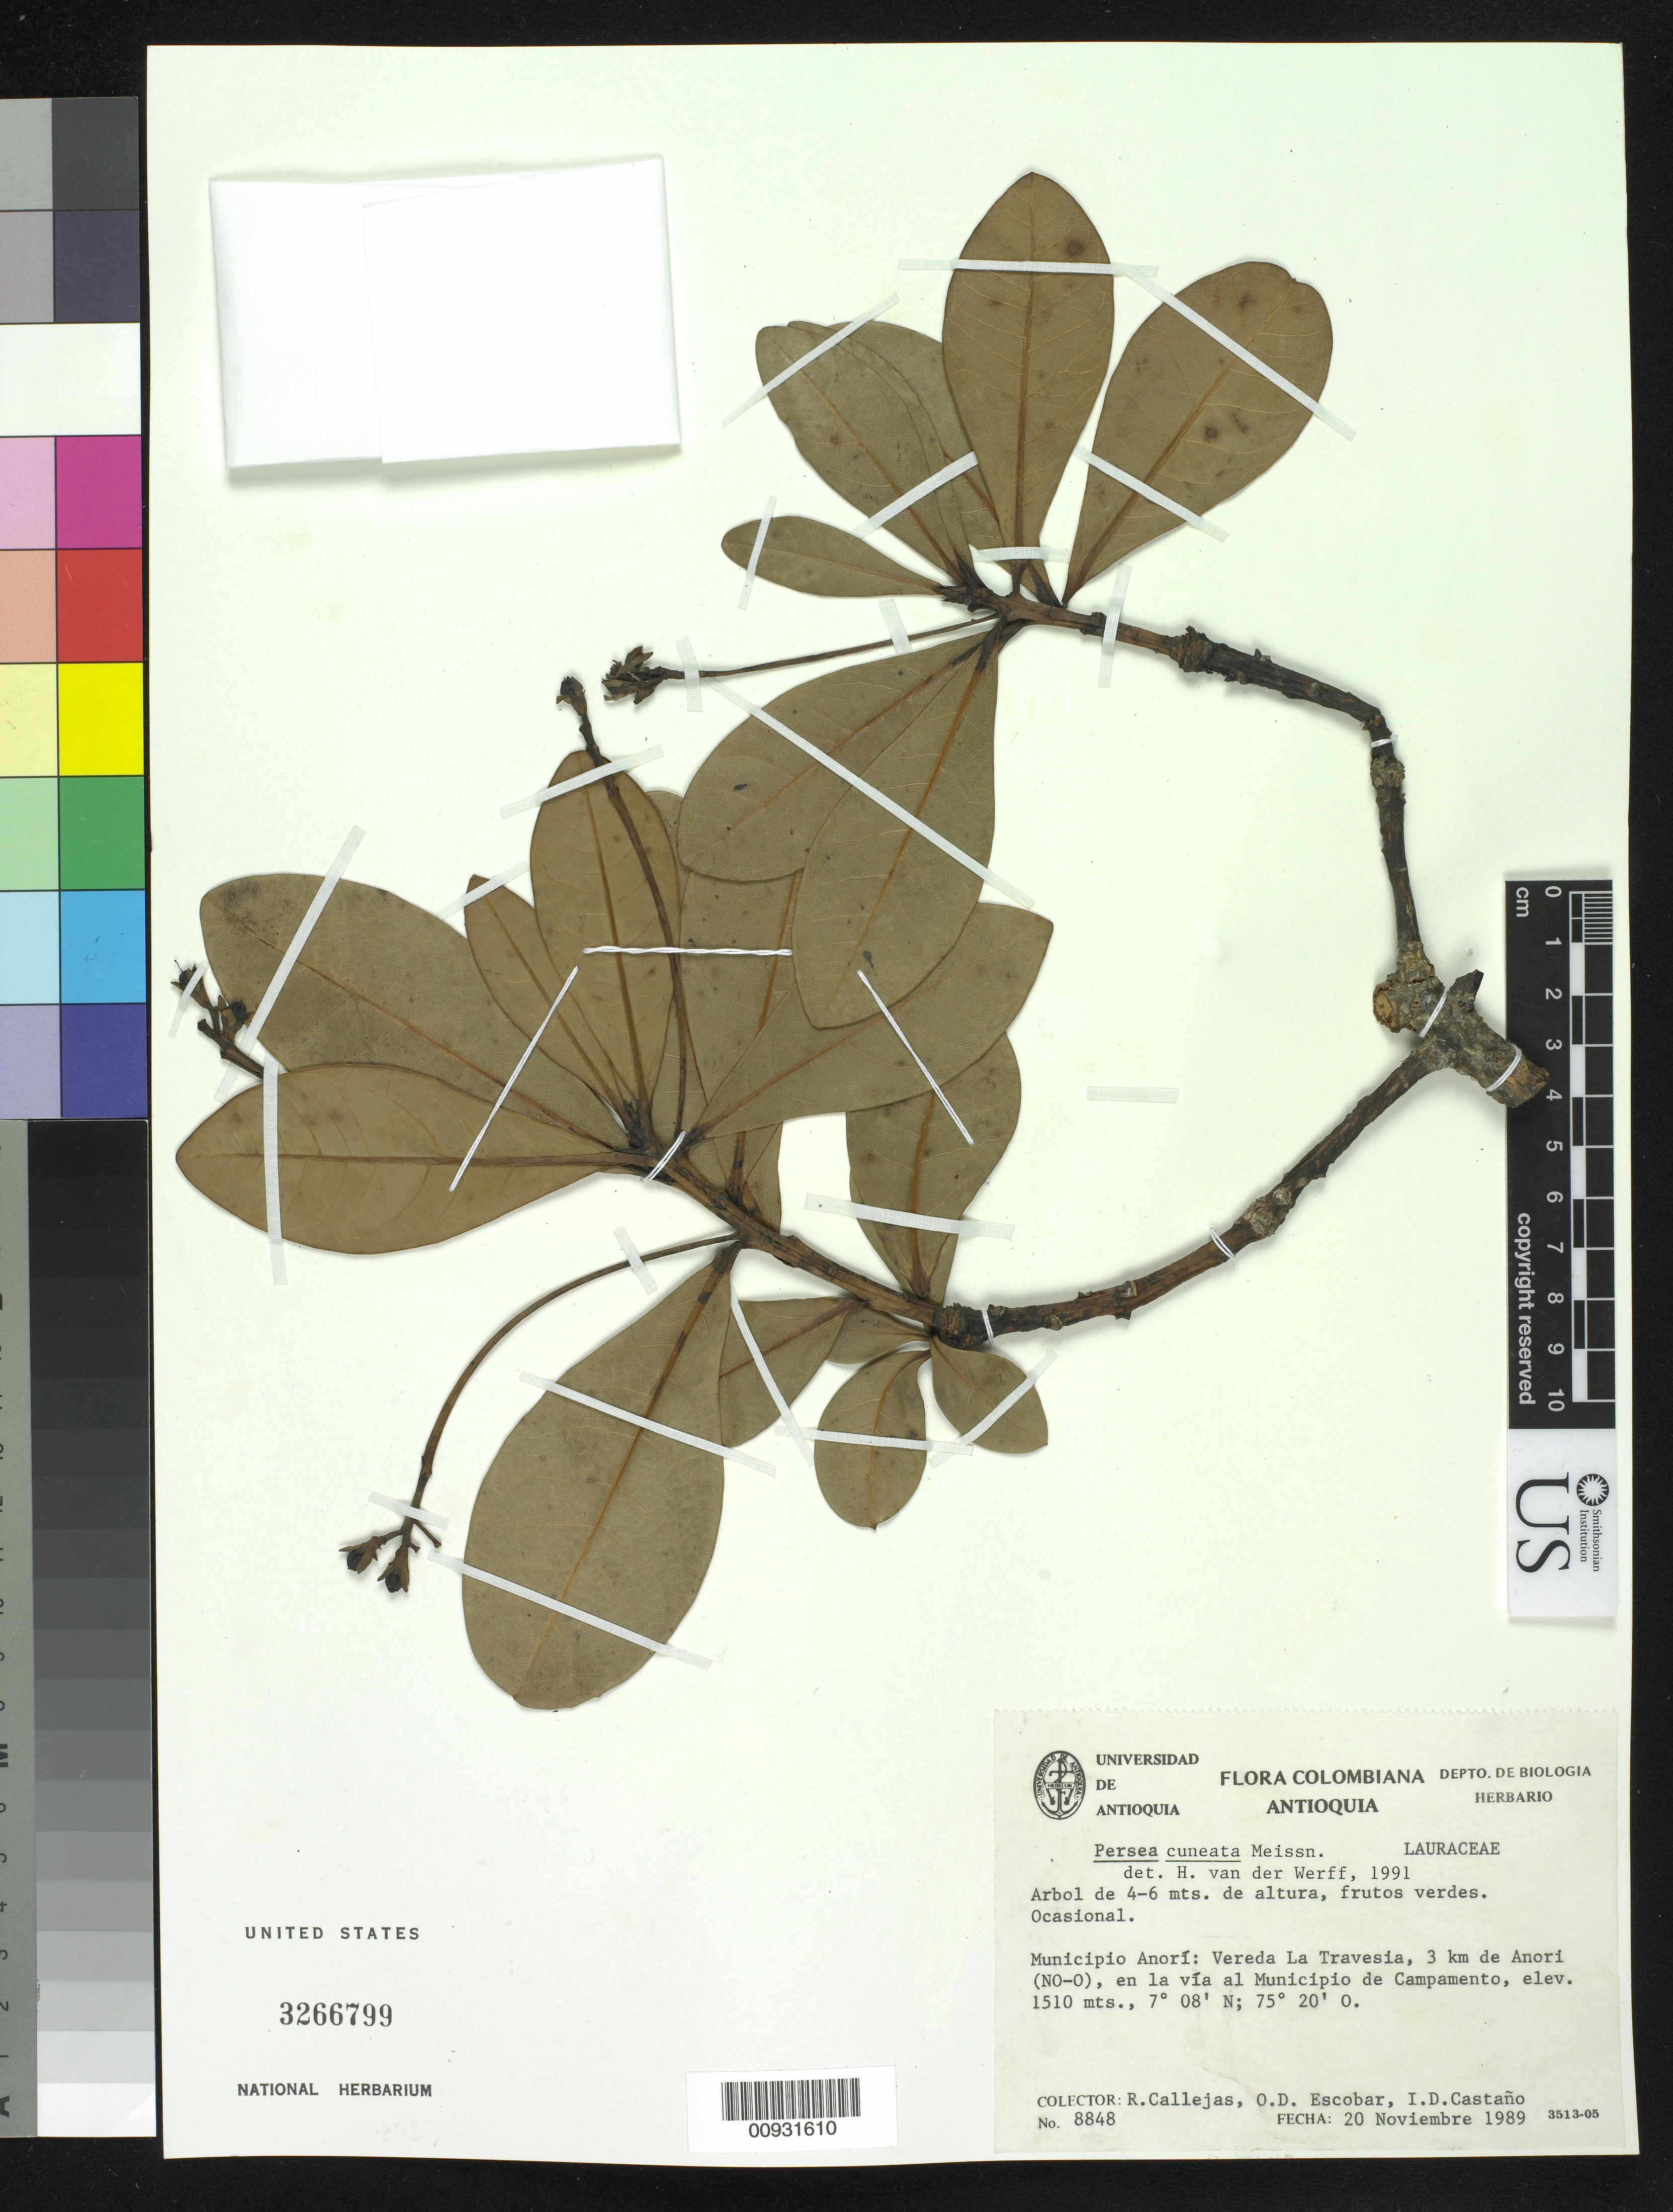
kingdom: Plantae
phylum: Tracheophyta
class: Magnoliopsida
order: Laurales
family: Lauraceae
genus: Persea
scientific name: Persea cuneata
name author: Meisn.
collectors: R. Callejas, O. D. Escobar & I. Castaño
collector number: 8848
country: Colombia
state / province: Antioquia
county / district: Anorí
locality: Vereda La Travesia, Anori via al Campanento.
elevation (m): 1510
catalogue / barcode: US 3266799